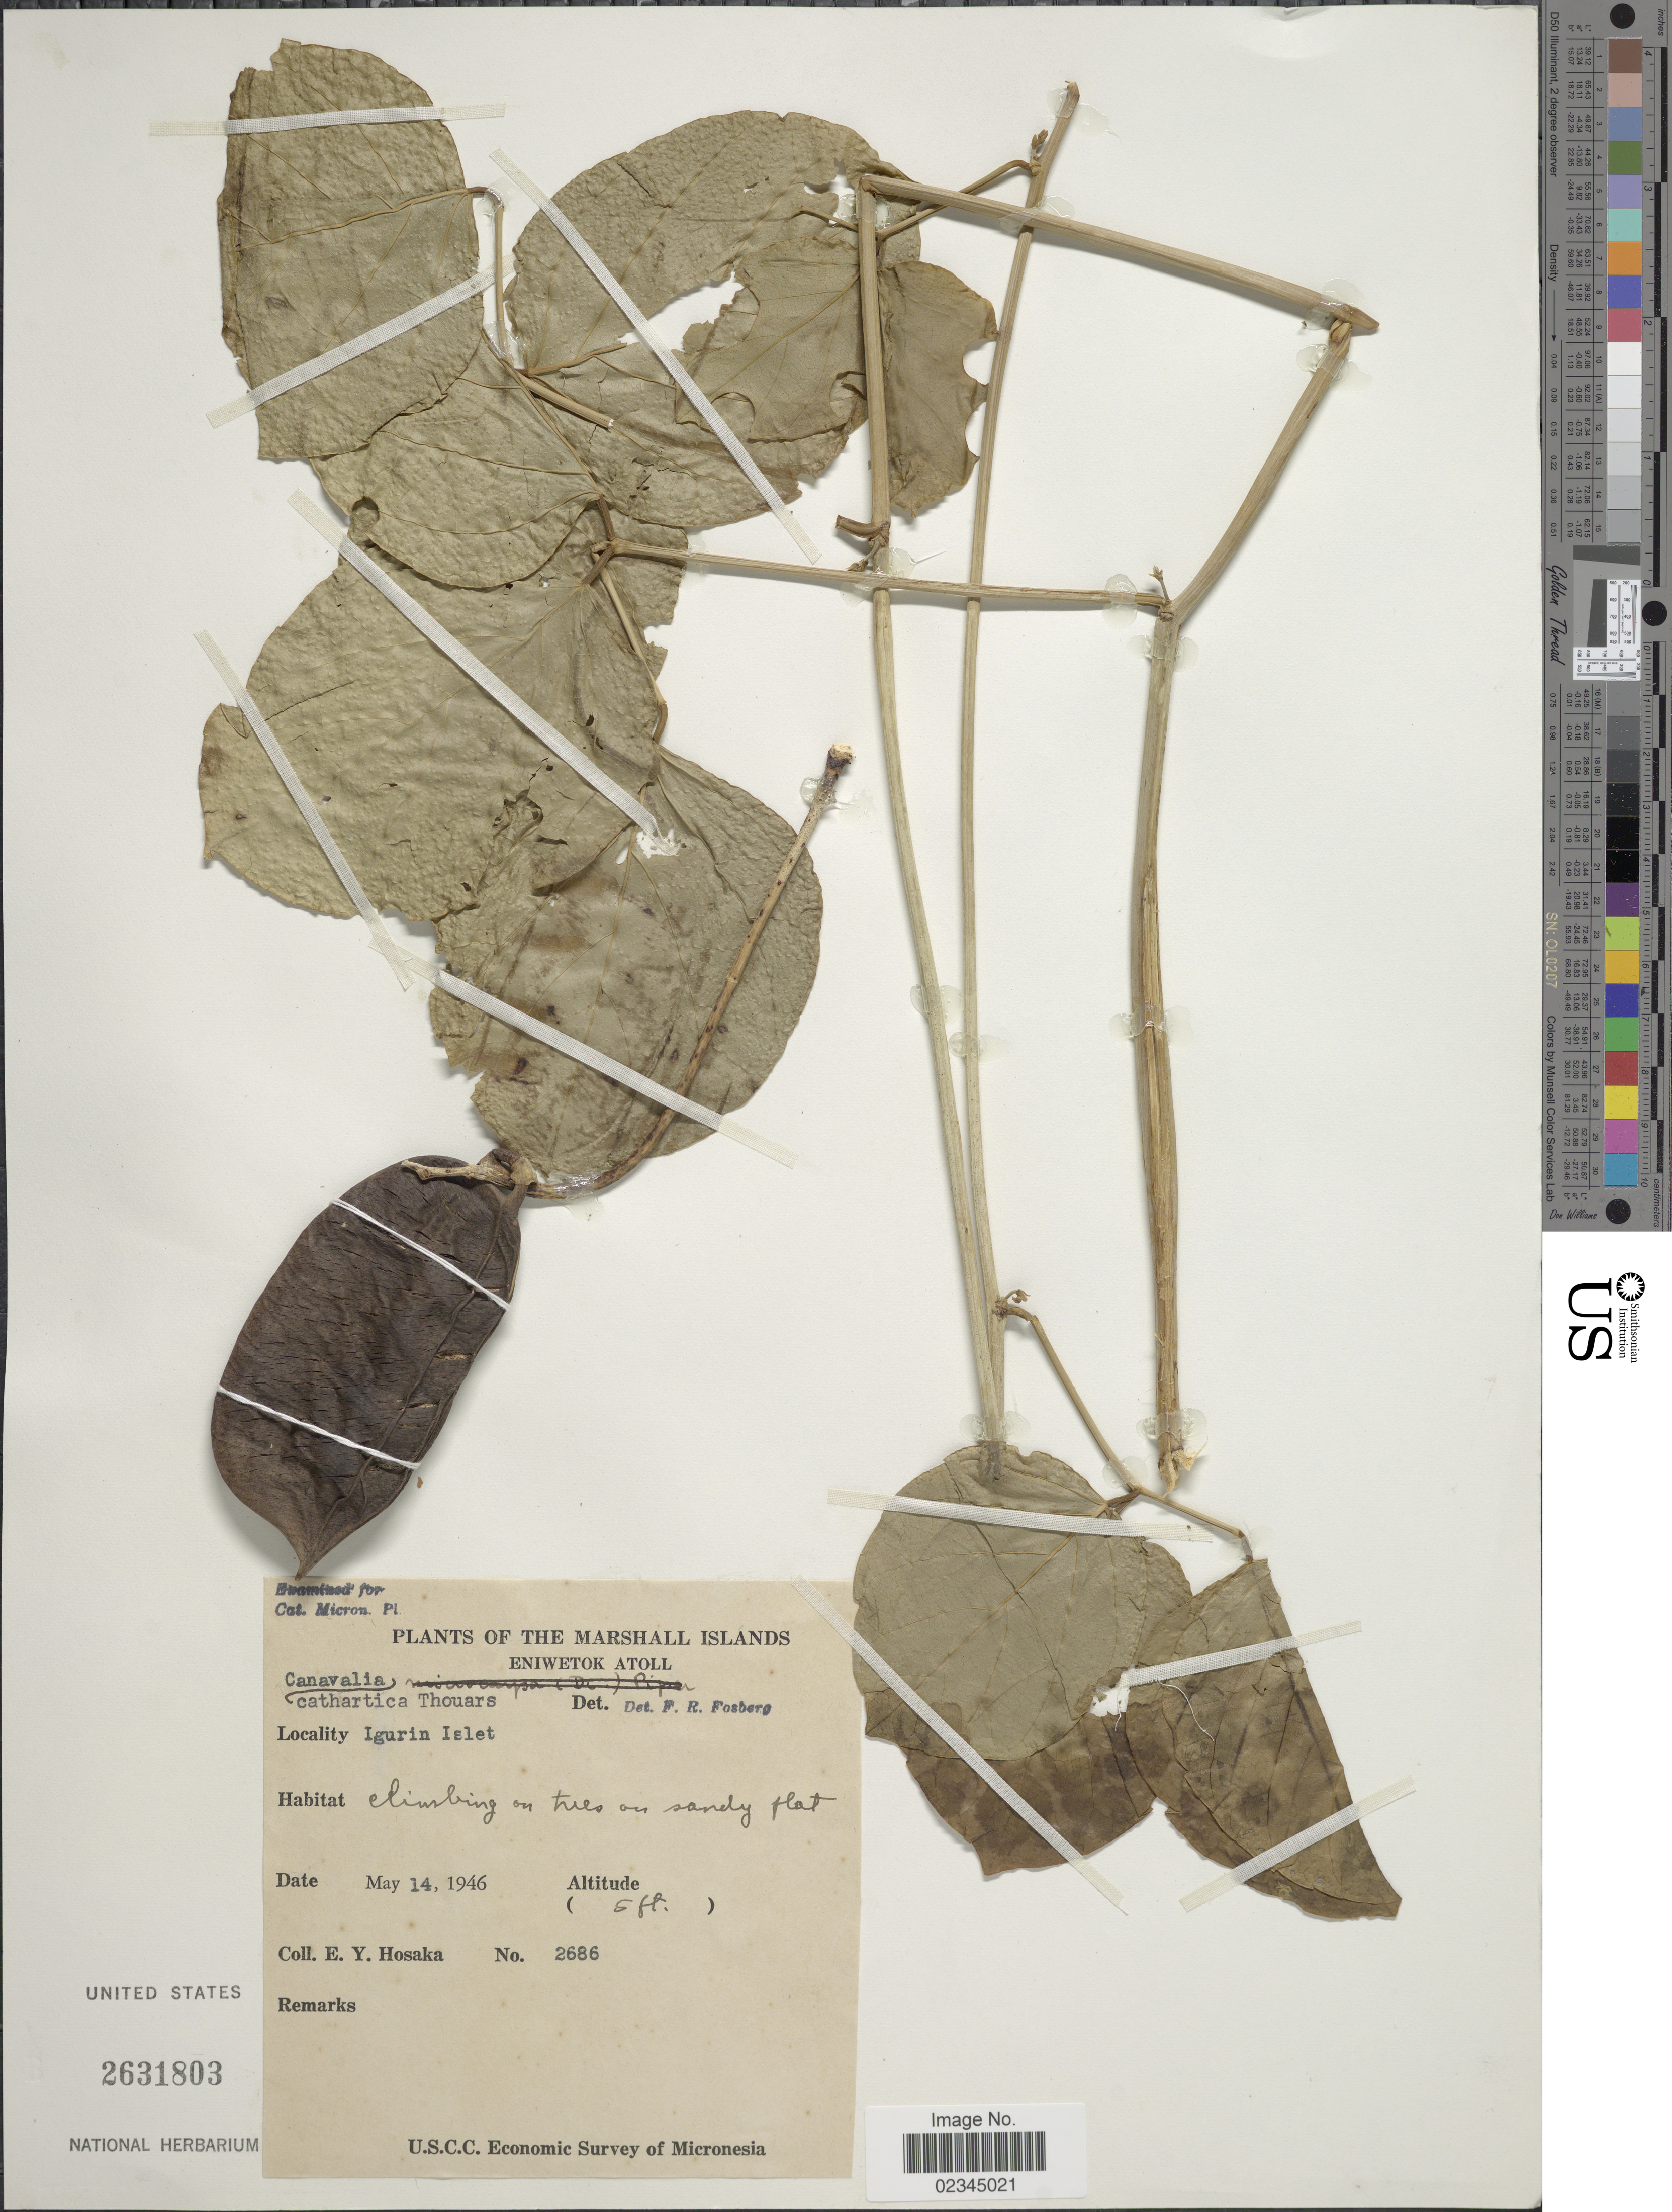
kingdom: Plantae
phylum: Tracheophyta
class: Magnoliopsida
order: Fabales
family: Fabaceae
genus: Canavalia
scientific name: Canavalia cathartica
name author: Thouars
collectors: E. Y. Hosaka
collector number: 2686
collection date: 1946-05-14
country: Marshall Islands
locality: Eniwetok Atoll, Igurin Islet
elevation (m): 2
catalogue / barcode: US 2631803